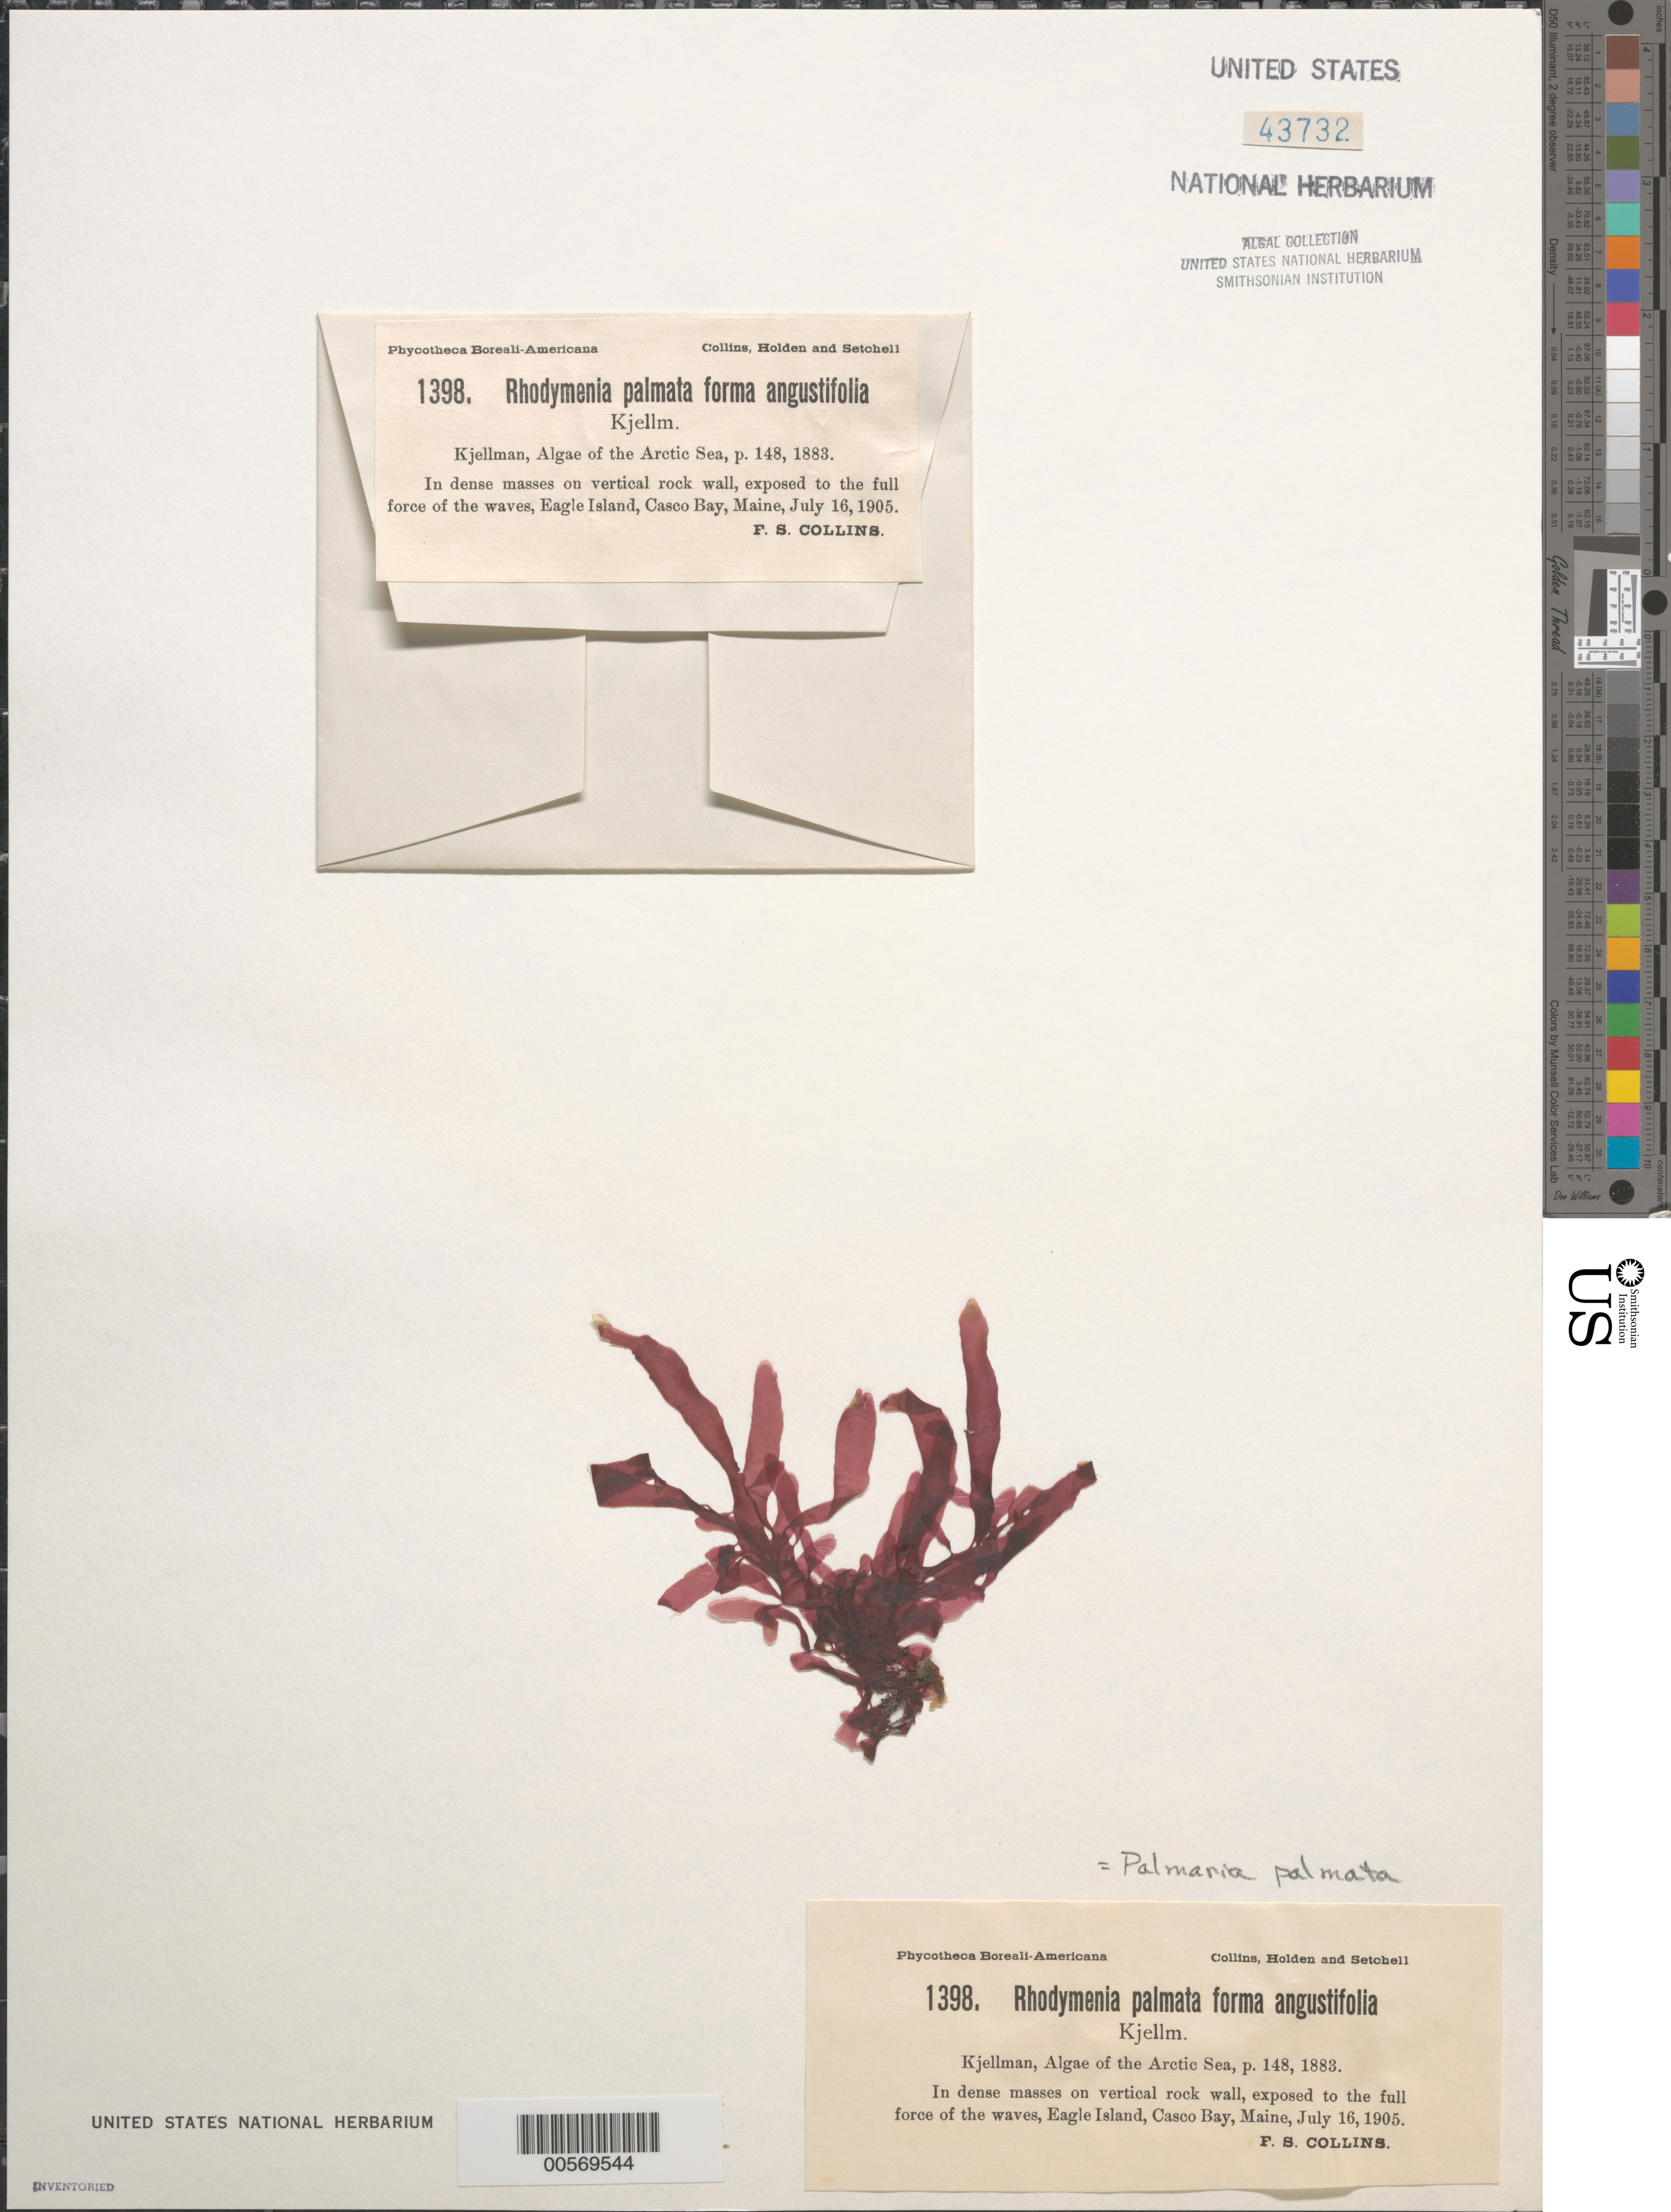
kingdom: Plantae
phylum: Rhodophyta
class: Florideophyceae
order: Palmariales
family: Palmariaceae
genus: Palmaria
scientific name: Palmaria palmata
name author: (L.) F. Weber & D. Mohr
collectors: F. Collins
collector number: PB-A 1398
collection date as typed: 16 Jul 1905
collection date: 1905-07-16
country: United States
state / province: Maine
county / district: Cumberland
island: Eagle Island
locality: Casco Bay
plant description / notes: Collins, Holden & Setchell, Phycotheca Boreali-Americana, as Rhodymenia palmata f. angustifolia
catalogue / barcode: US 43732